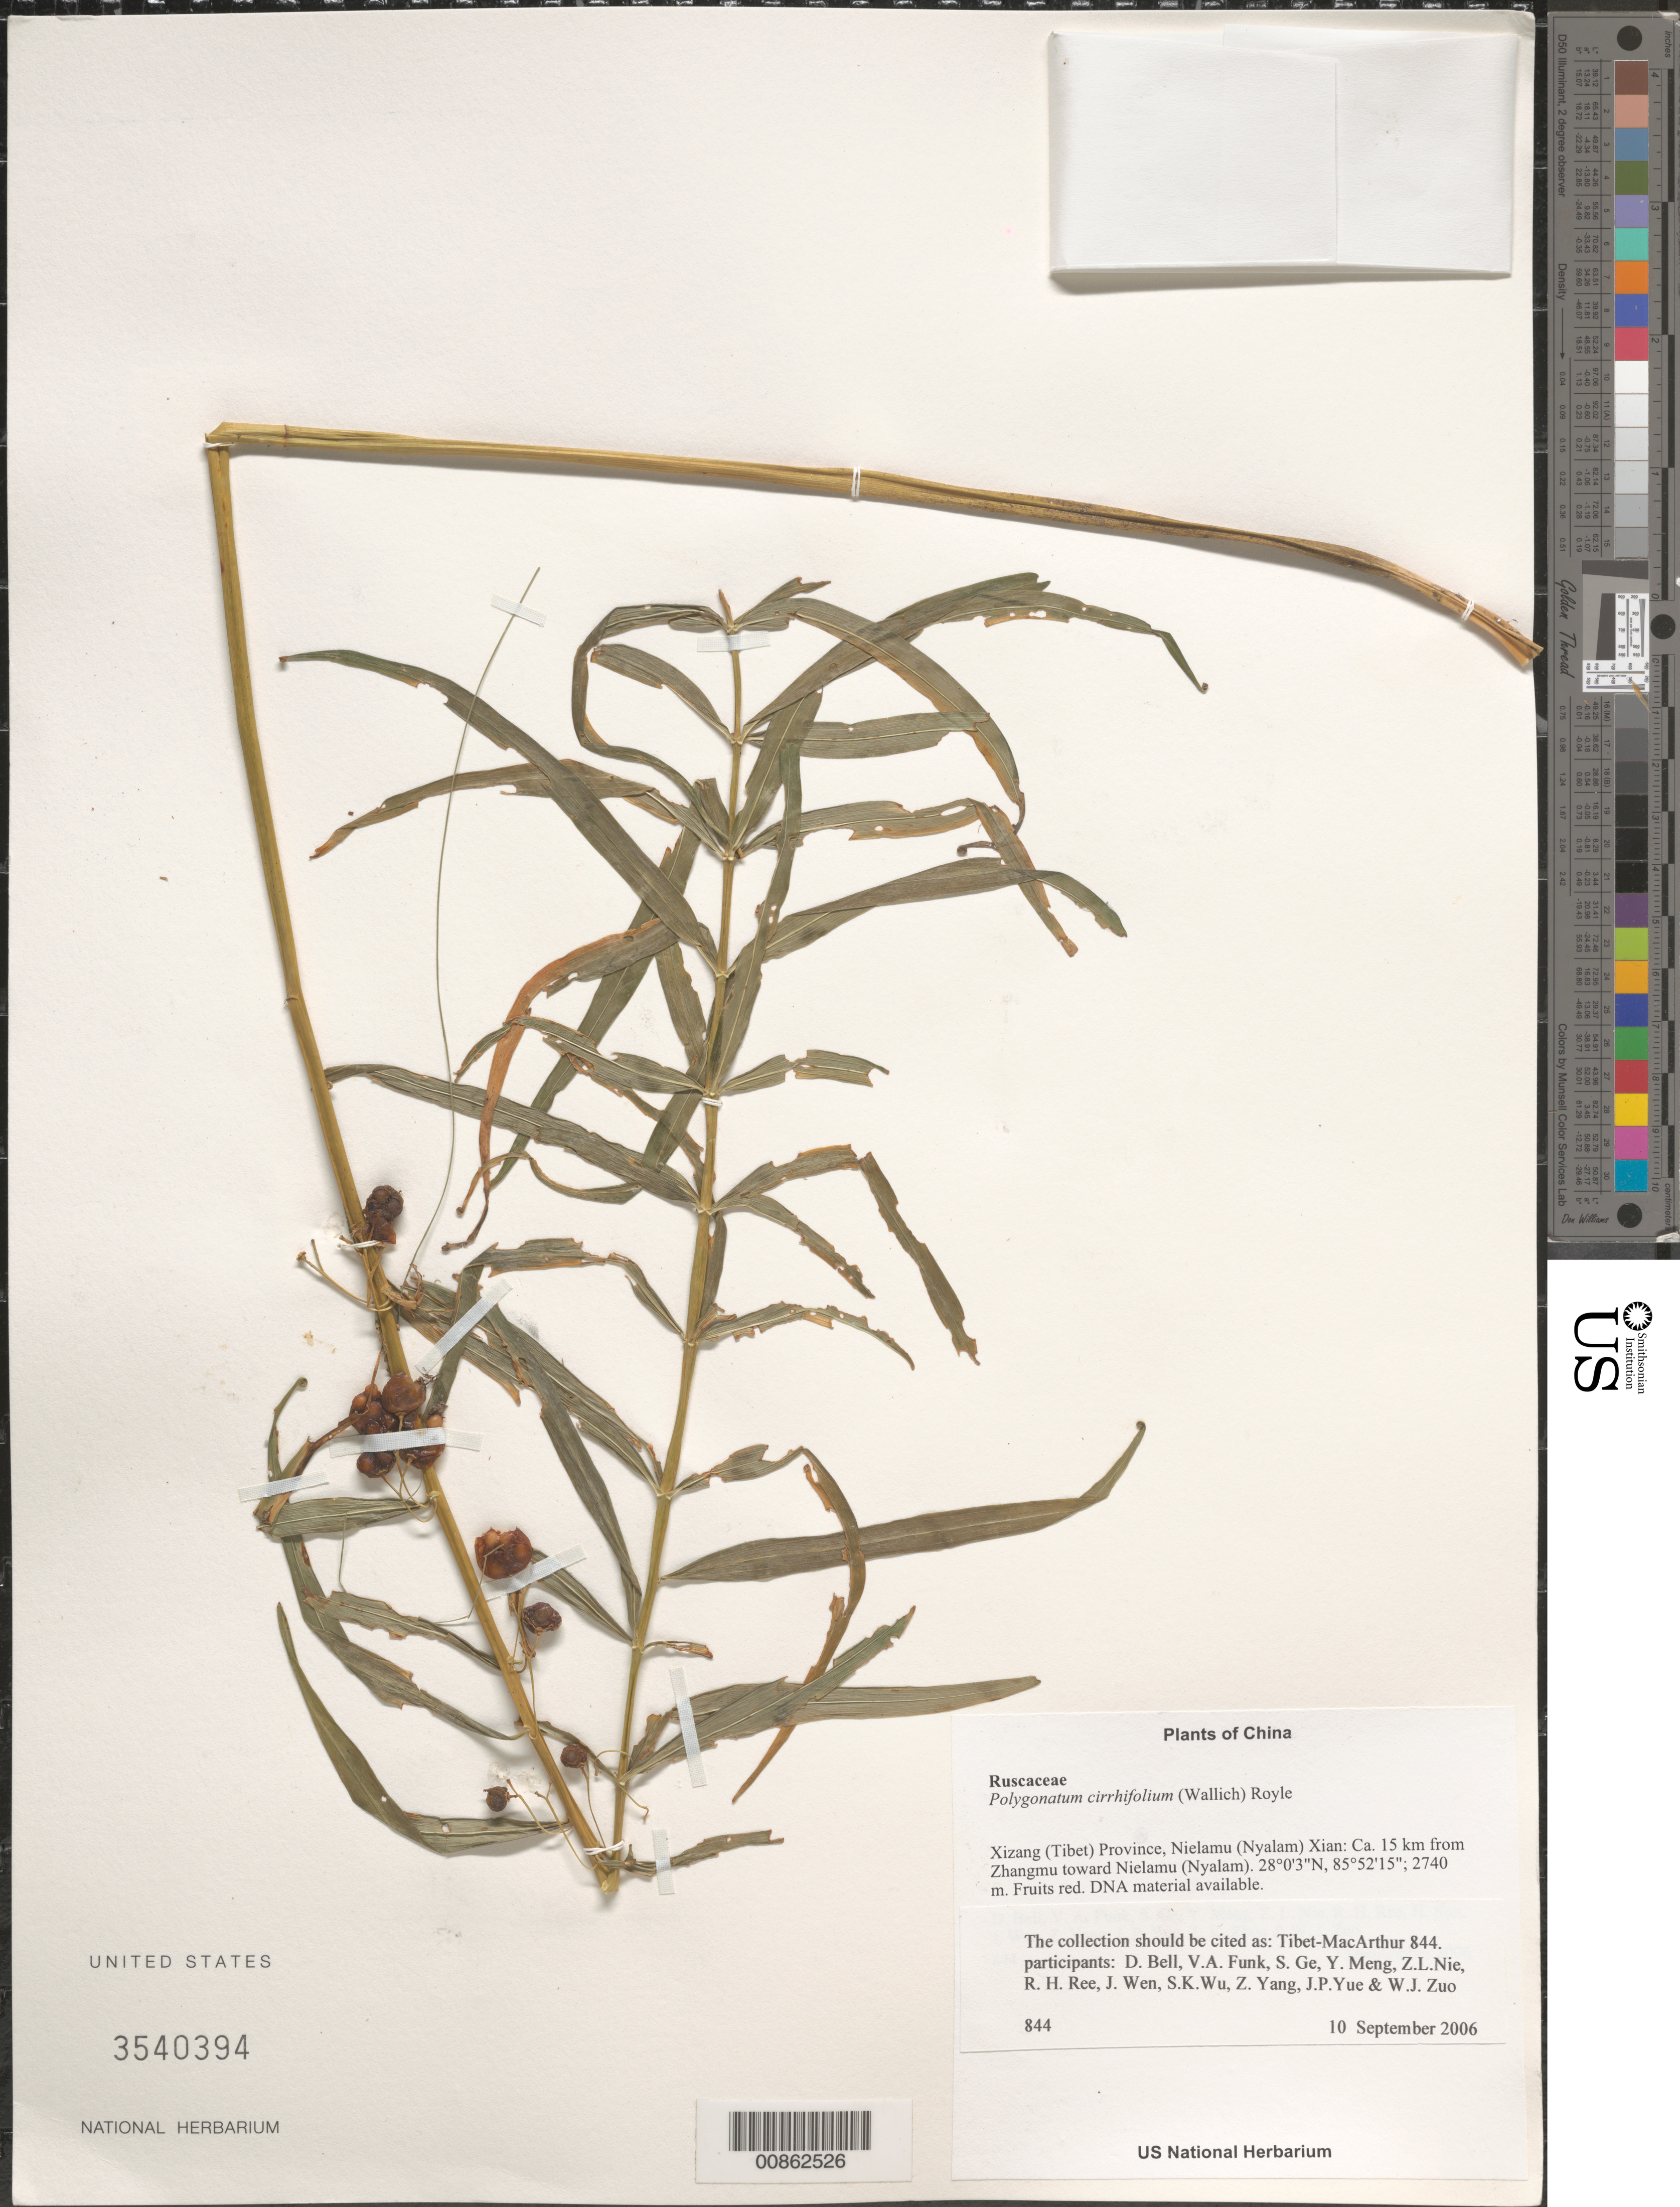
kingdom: Plantae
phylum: Tracheophyta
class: Liliopsida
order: Asparagales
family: Asparagaceae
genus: Polygonatum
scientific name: Polygonatum cirrhifolium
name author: (Wall.) Royle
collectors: Tibet-MacArthur, D. A. Bell, V. Funk, S. Ge, Y. Meng, Z. Nie, R. Ree, H. Sun, J. Wen, Z. Yang, J. Yue, Z. Zhou & W. Zuo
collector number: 844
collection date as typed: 13 Sep 2006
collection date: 2006-09-13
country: China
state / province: Xizang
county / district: Nielamu (Nyalam) Xian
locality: Ca. 15 km from Zhangmu toward Nielamu (Nyalam).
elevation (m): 2740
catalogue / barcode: US 3540394